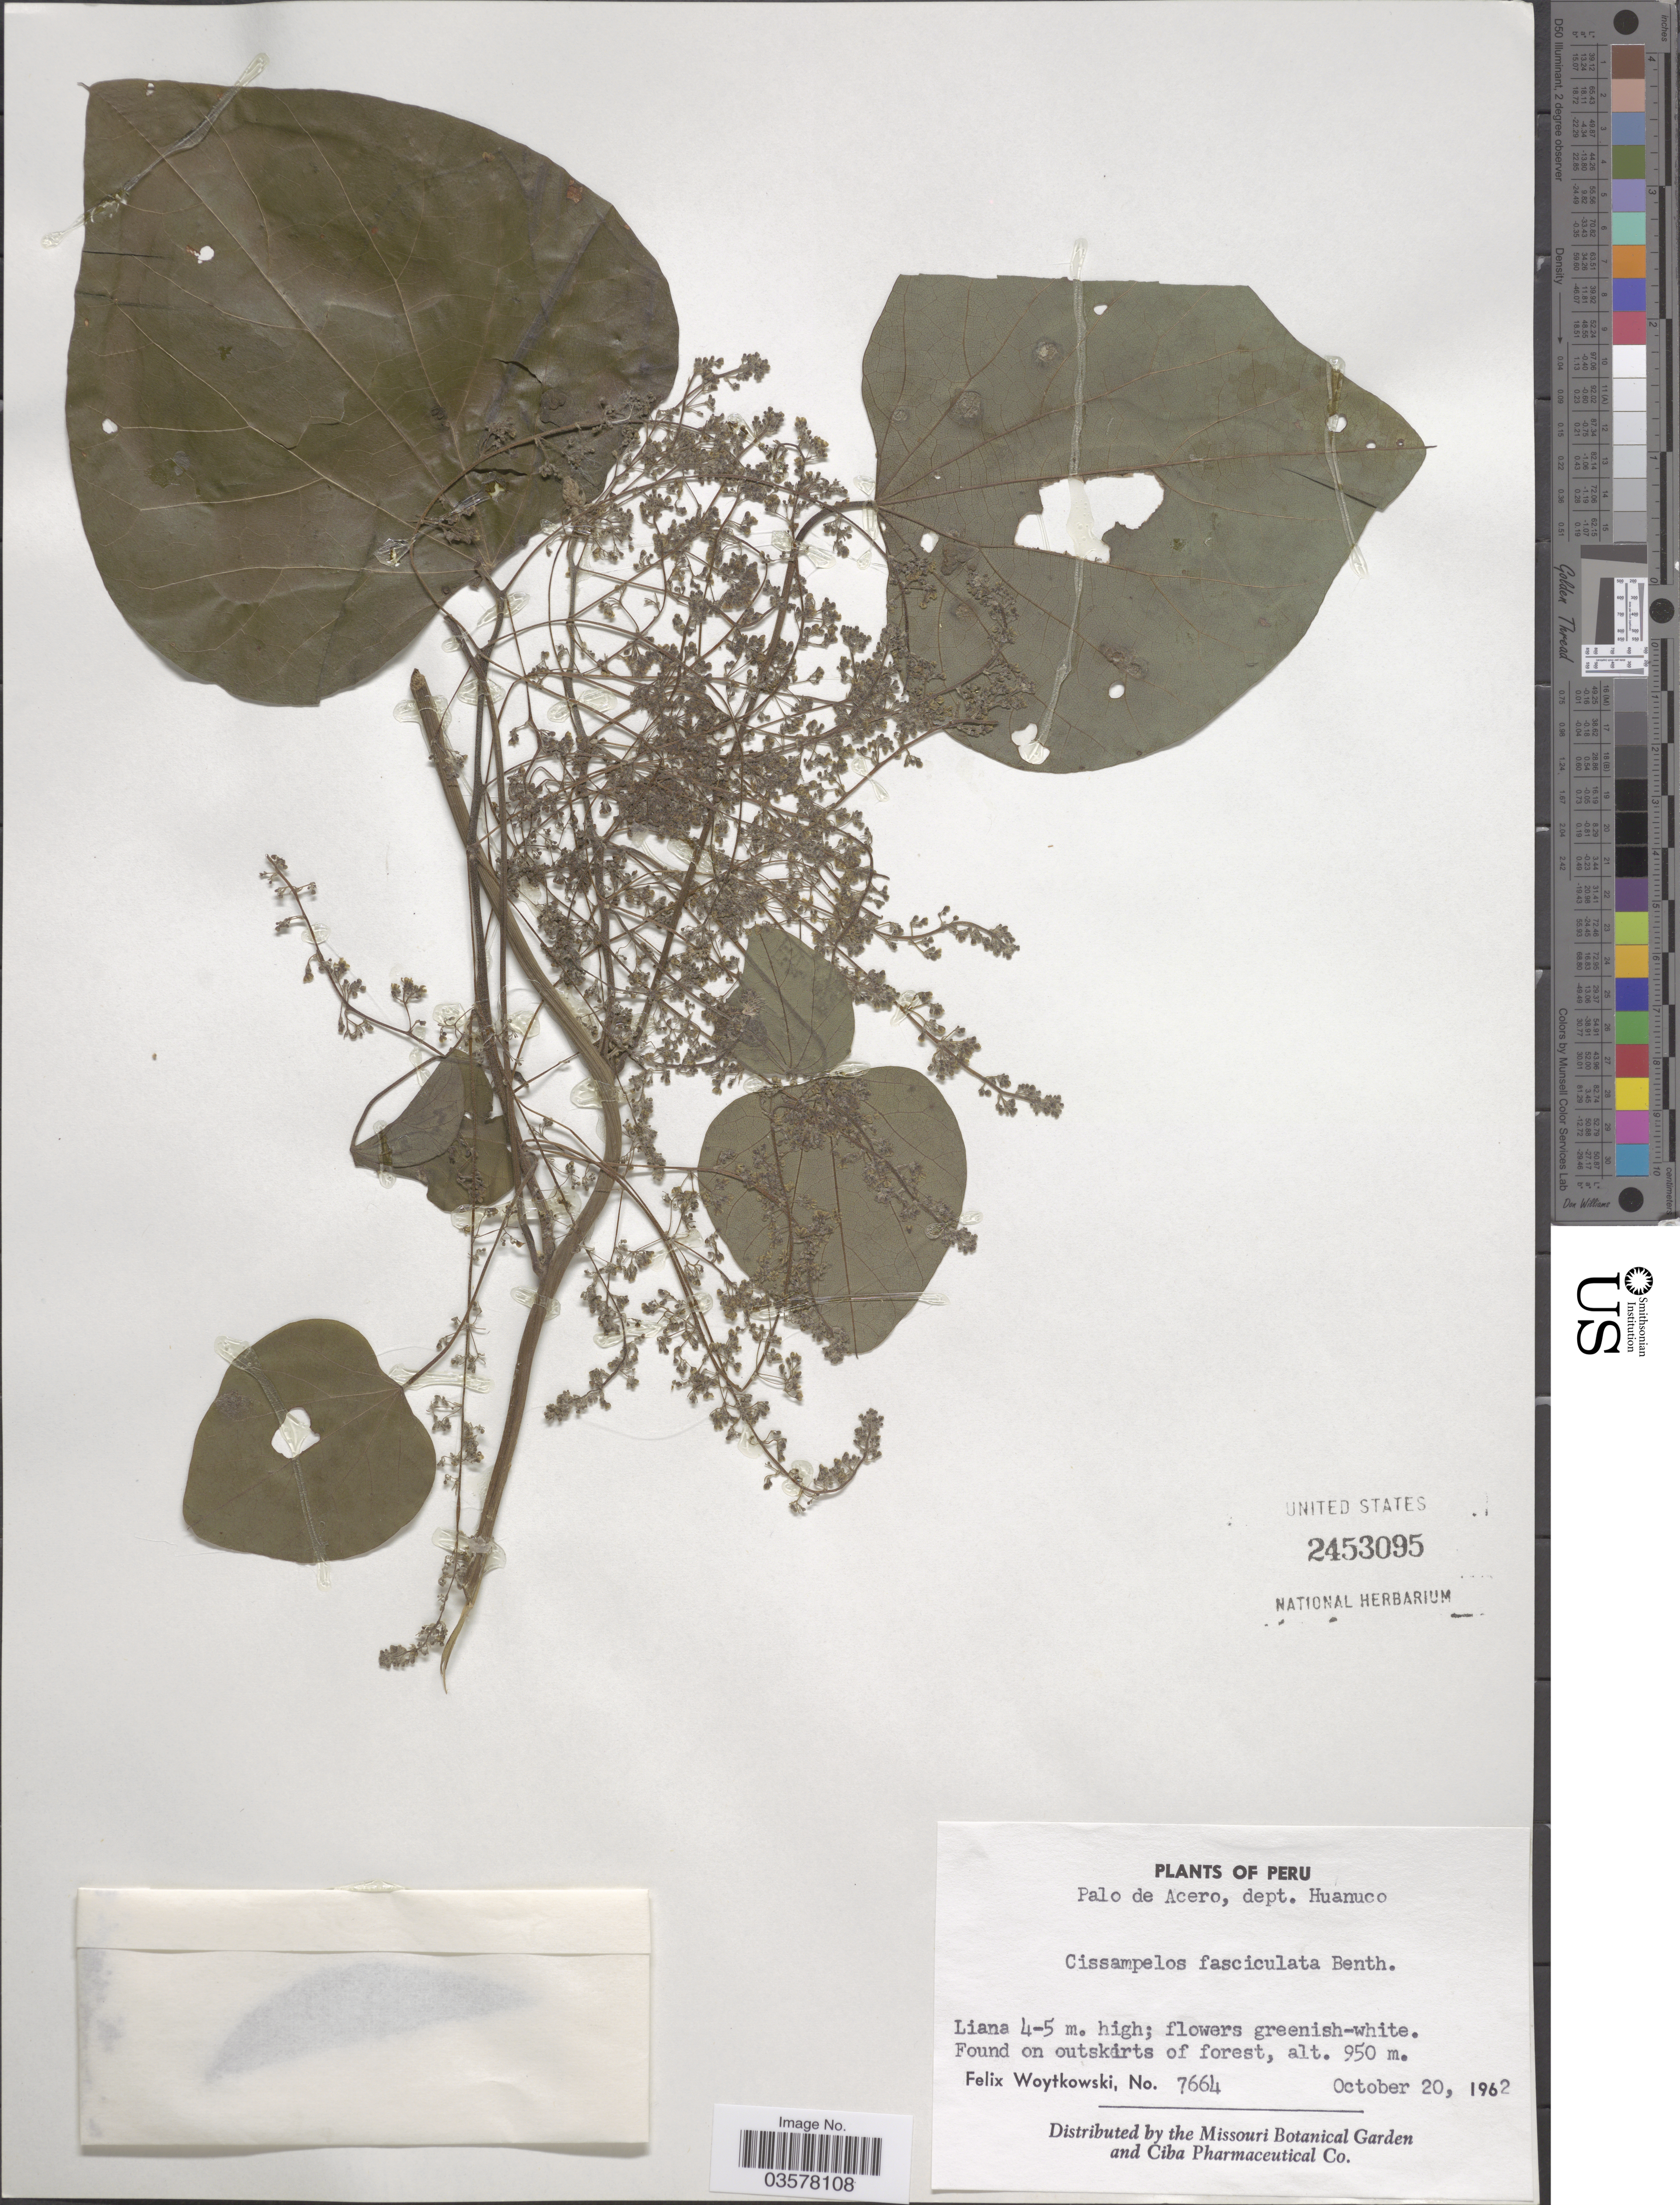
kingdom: Plantae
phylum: Tracheophyta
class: Magnoliopsida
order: Ranunculales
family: Menispermaceae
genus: Cissampelos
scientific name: Cissampelos fasciculata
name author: Benth.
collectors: F. Woytkowski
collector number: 7664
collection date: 1962-10-20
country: Peru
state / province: Huánuco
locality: Palo de Acero, dept. Huanuco.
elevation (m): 950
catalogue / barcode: US 2453095